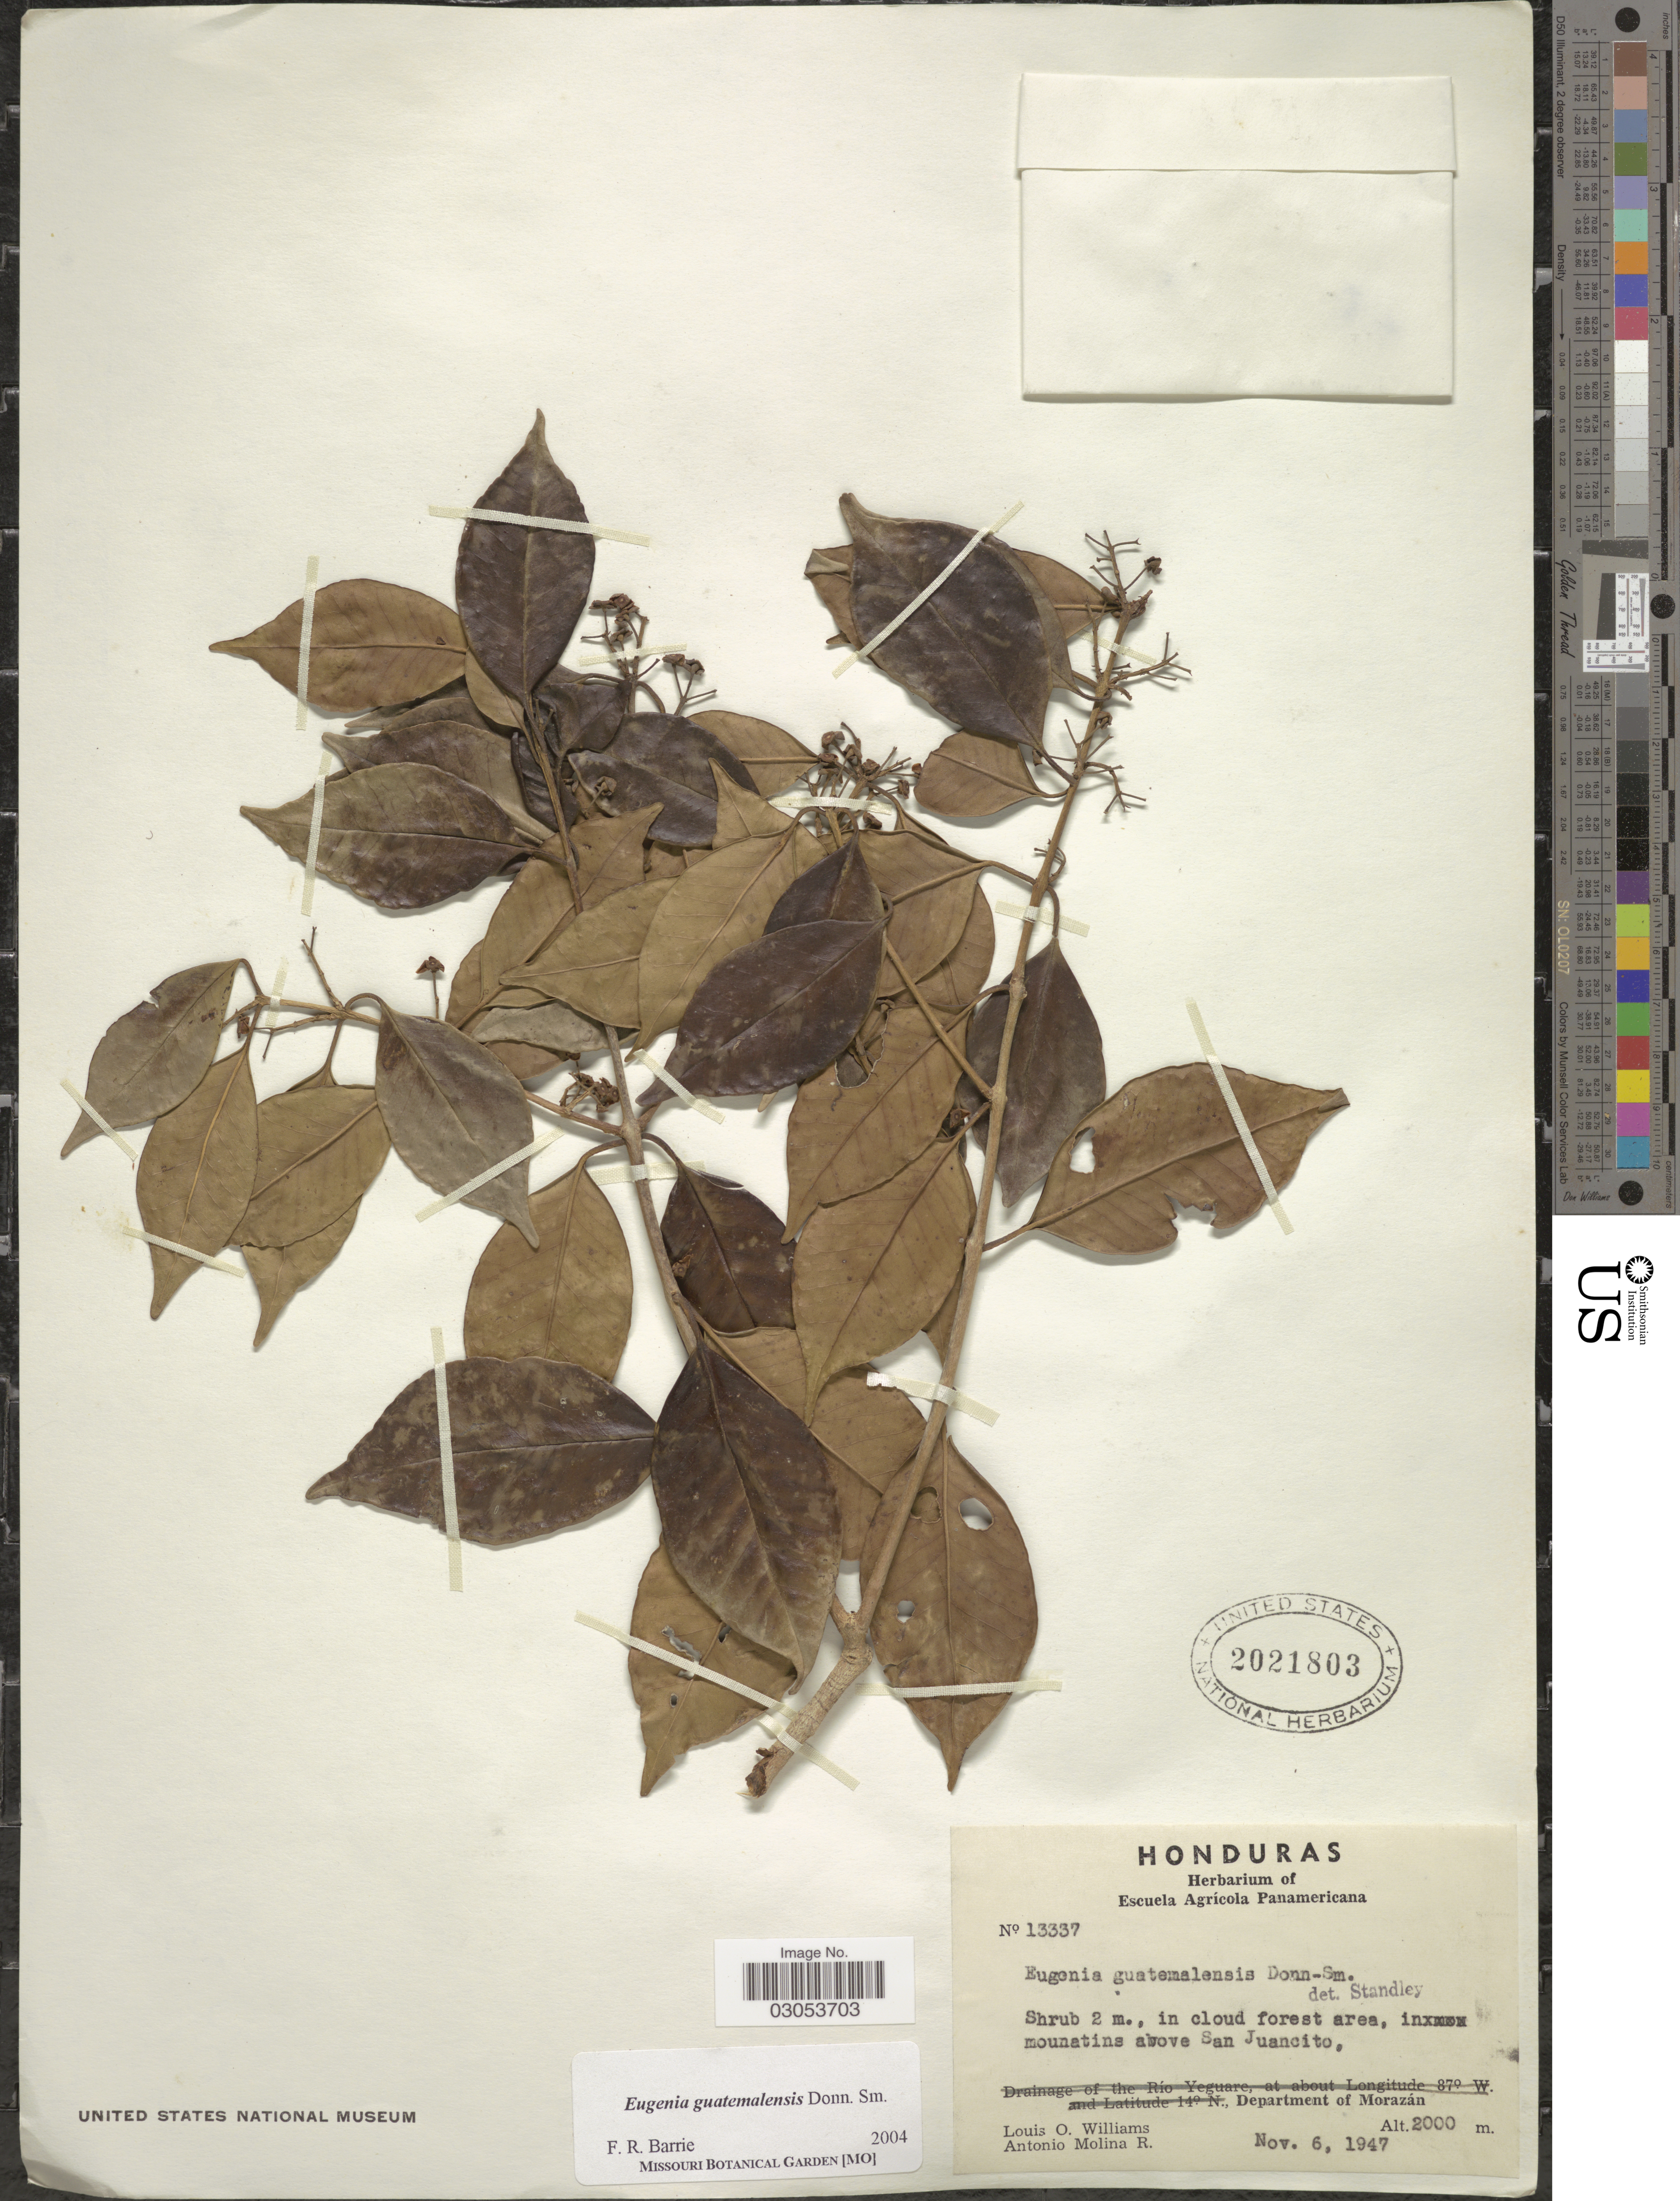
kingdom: Plantae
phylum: Tracheophyta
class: Magnoliopsida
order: Myrtales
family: Myrtaceae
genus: Eugenia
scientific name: Eugenia guatemalensis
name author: Donn. Sm.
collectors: L. O. Williams & A. Molina R.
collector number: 13337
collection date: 1947-11-06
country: Honduras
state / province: Fco. Morazán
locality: In cloud forest area, mounatins above San Juancito, Department of Morazán.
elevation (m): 2000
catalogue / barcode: US 2021803